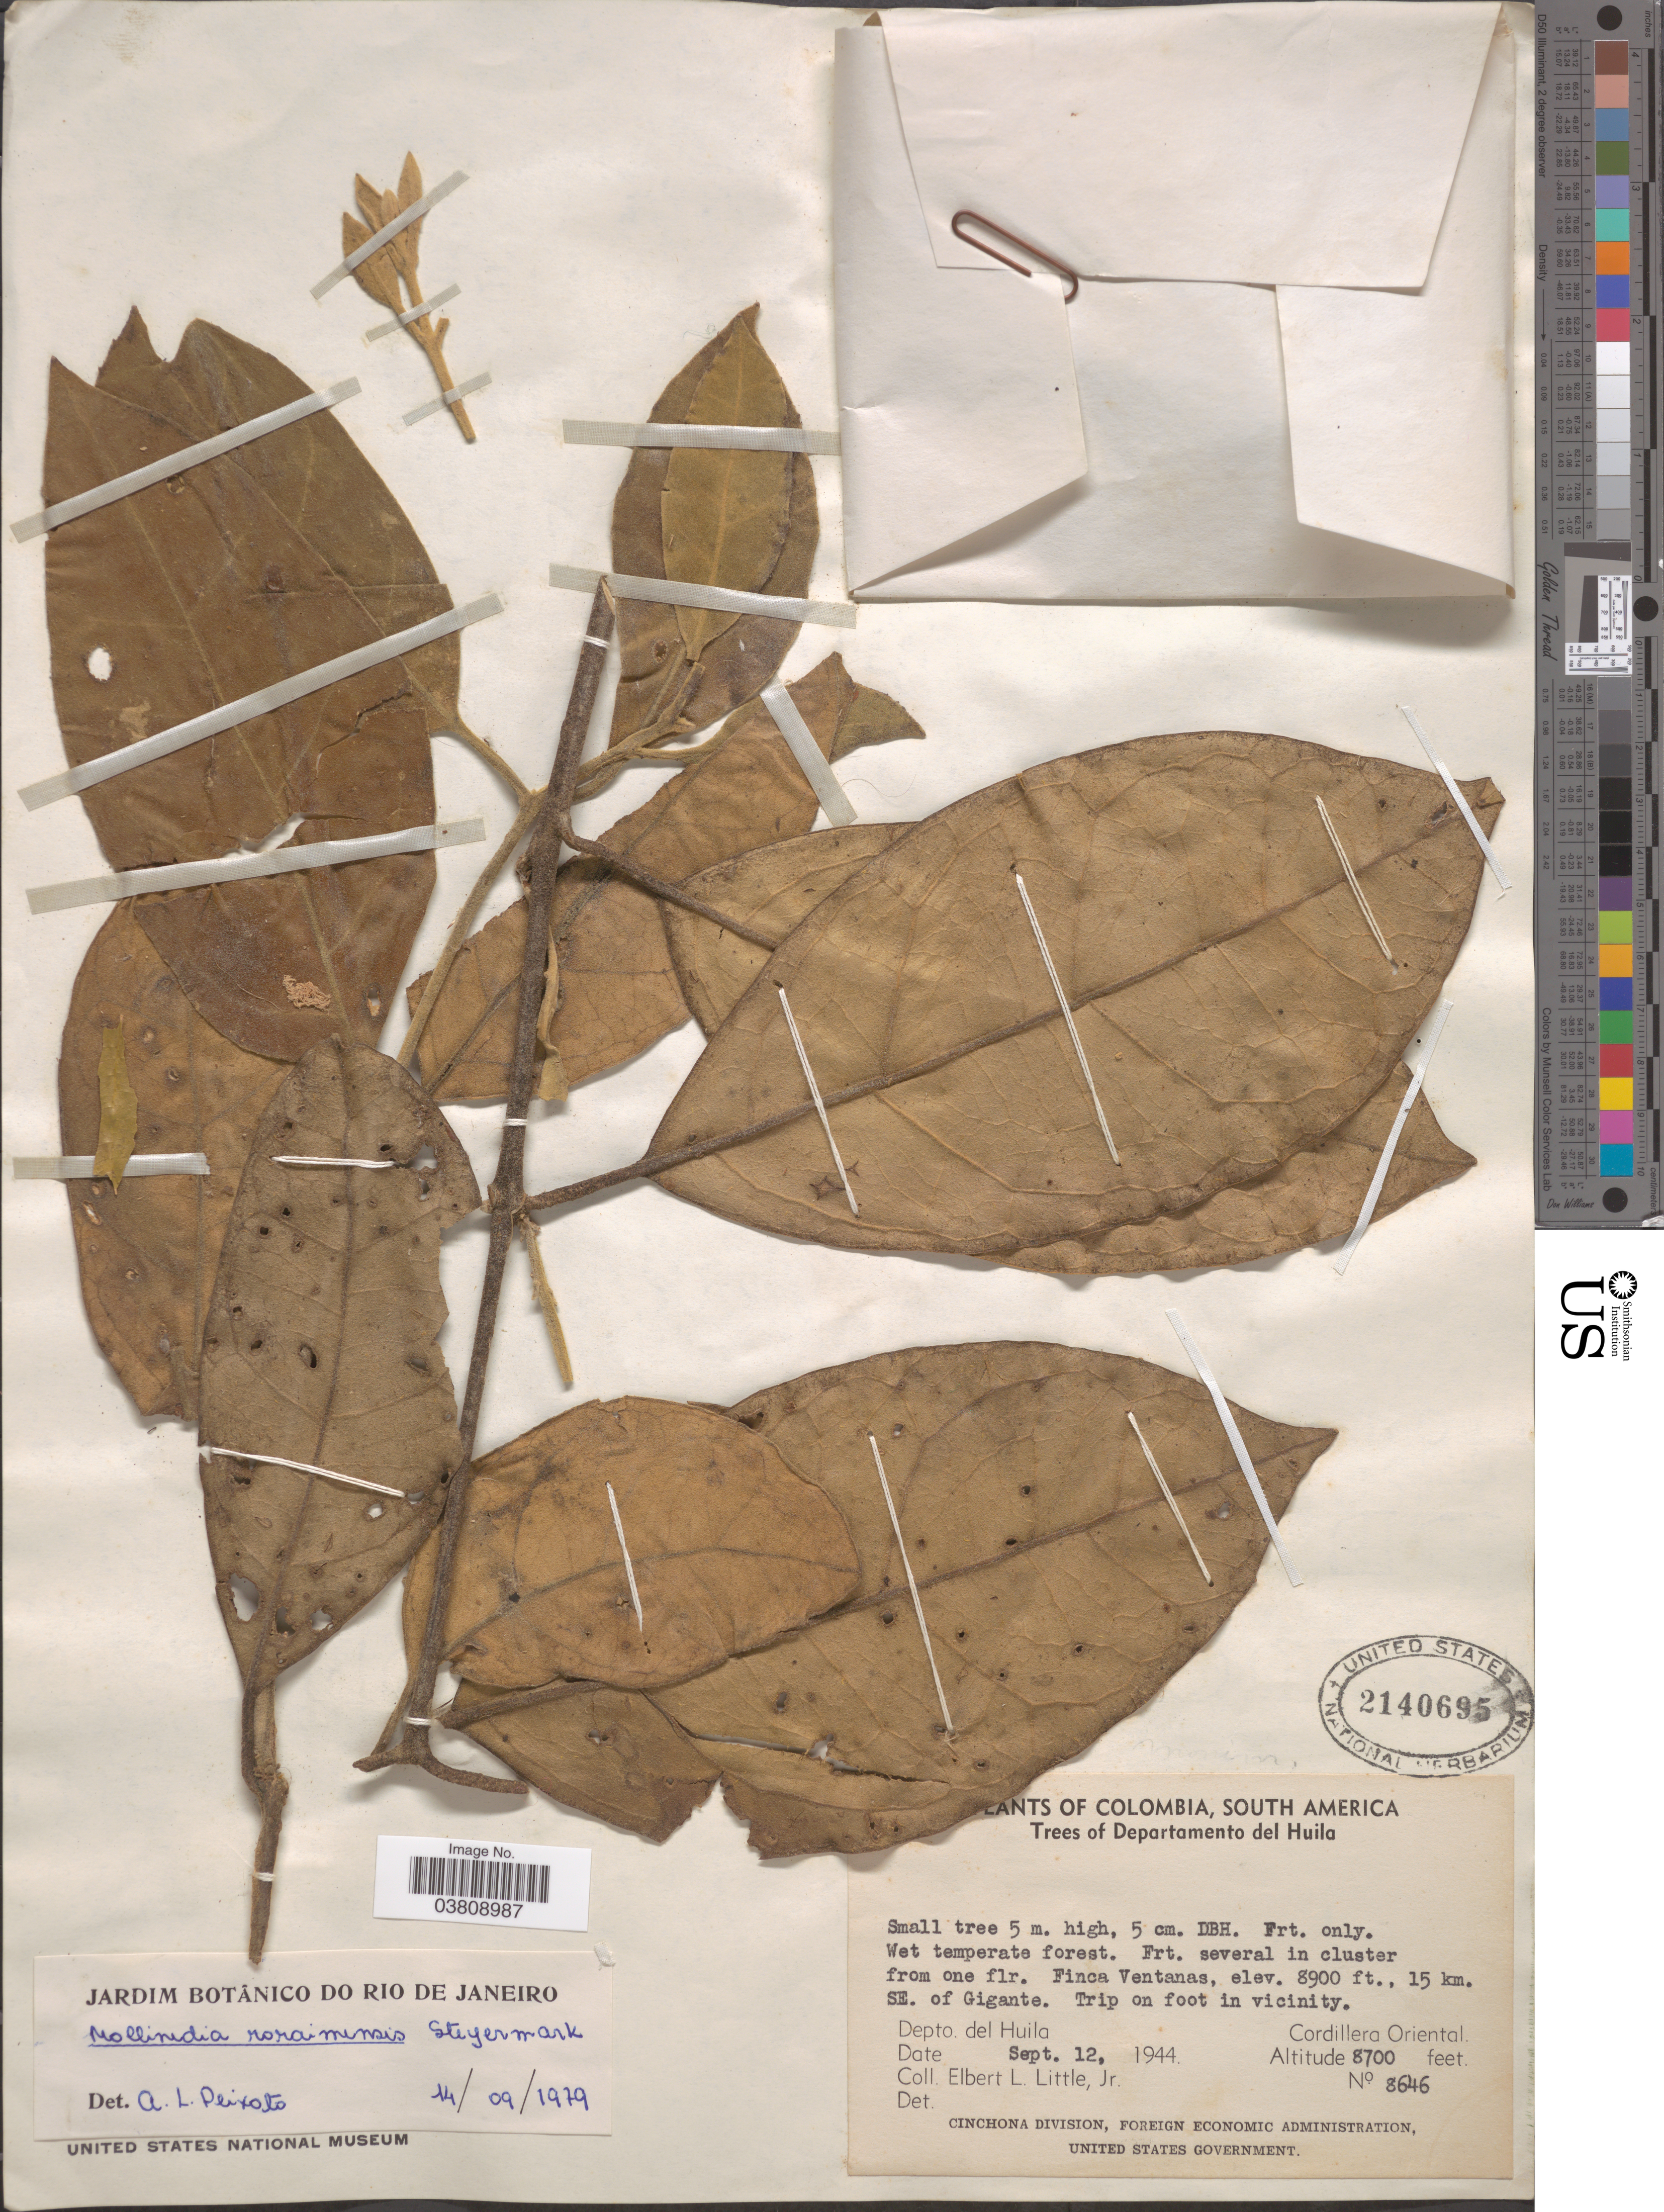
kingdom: Plantae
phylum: Tracheophyta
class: Magnoliopsida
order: Laurales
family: Monimiaceae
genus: Mollinedia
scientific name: Mollinedia roraimensis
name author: Steyerm.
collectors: E. L. Little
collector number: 8646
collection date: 1944-09-12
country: Colombia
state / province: Huila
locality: Departamento del Huila. Finca Ventanans, 15 km. SE. of Gigante. Trip on foot in vicinity. Cordillera Oriental.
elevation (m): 2652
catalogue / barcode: US 2140695